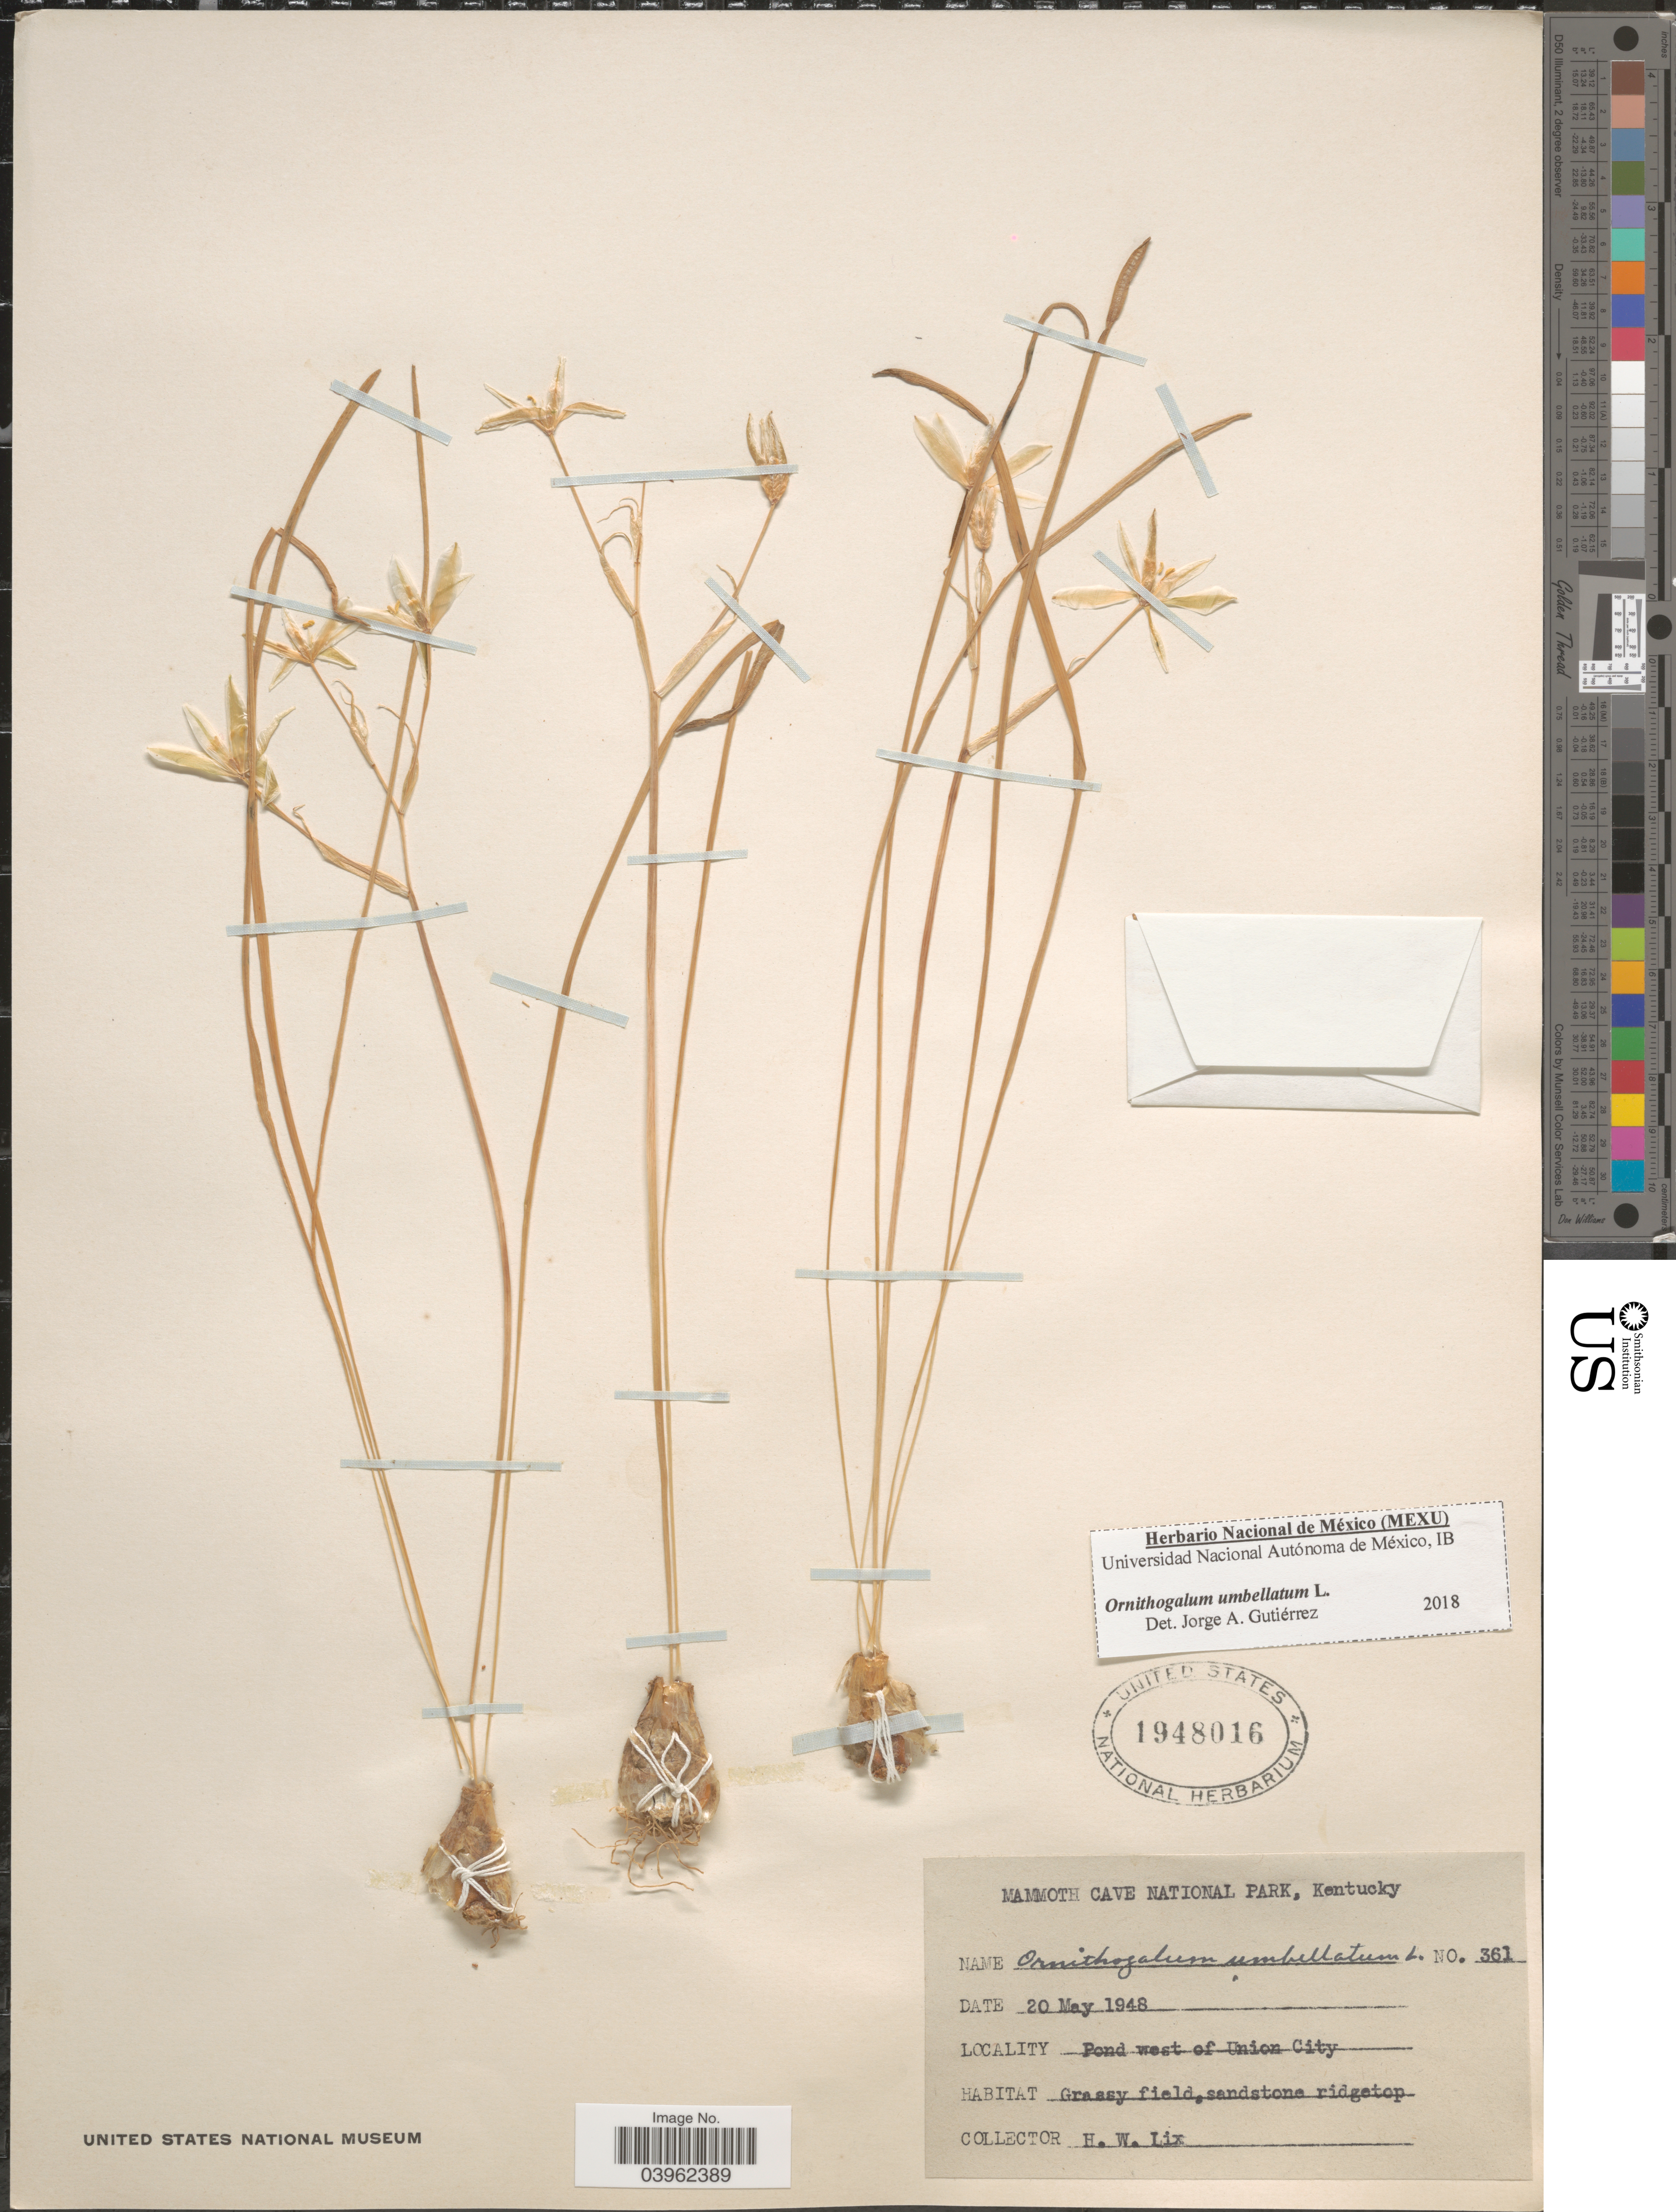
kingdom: Plantae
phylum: Tracheophyta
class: Liliopsida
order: Asparagales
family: Asparagaceae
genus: Ornithogalum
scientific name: Ornithogalum umbellatum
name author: L.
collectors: H. W. Lix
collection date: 1948-05-20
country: United States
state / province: Kentucky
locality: Mammoth Cave National Park. Pond west of Union City.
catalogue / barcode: US 1948016